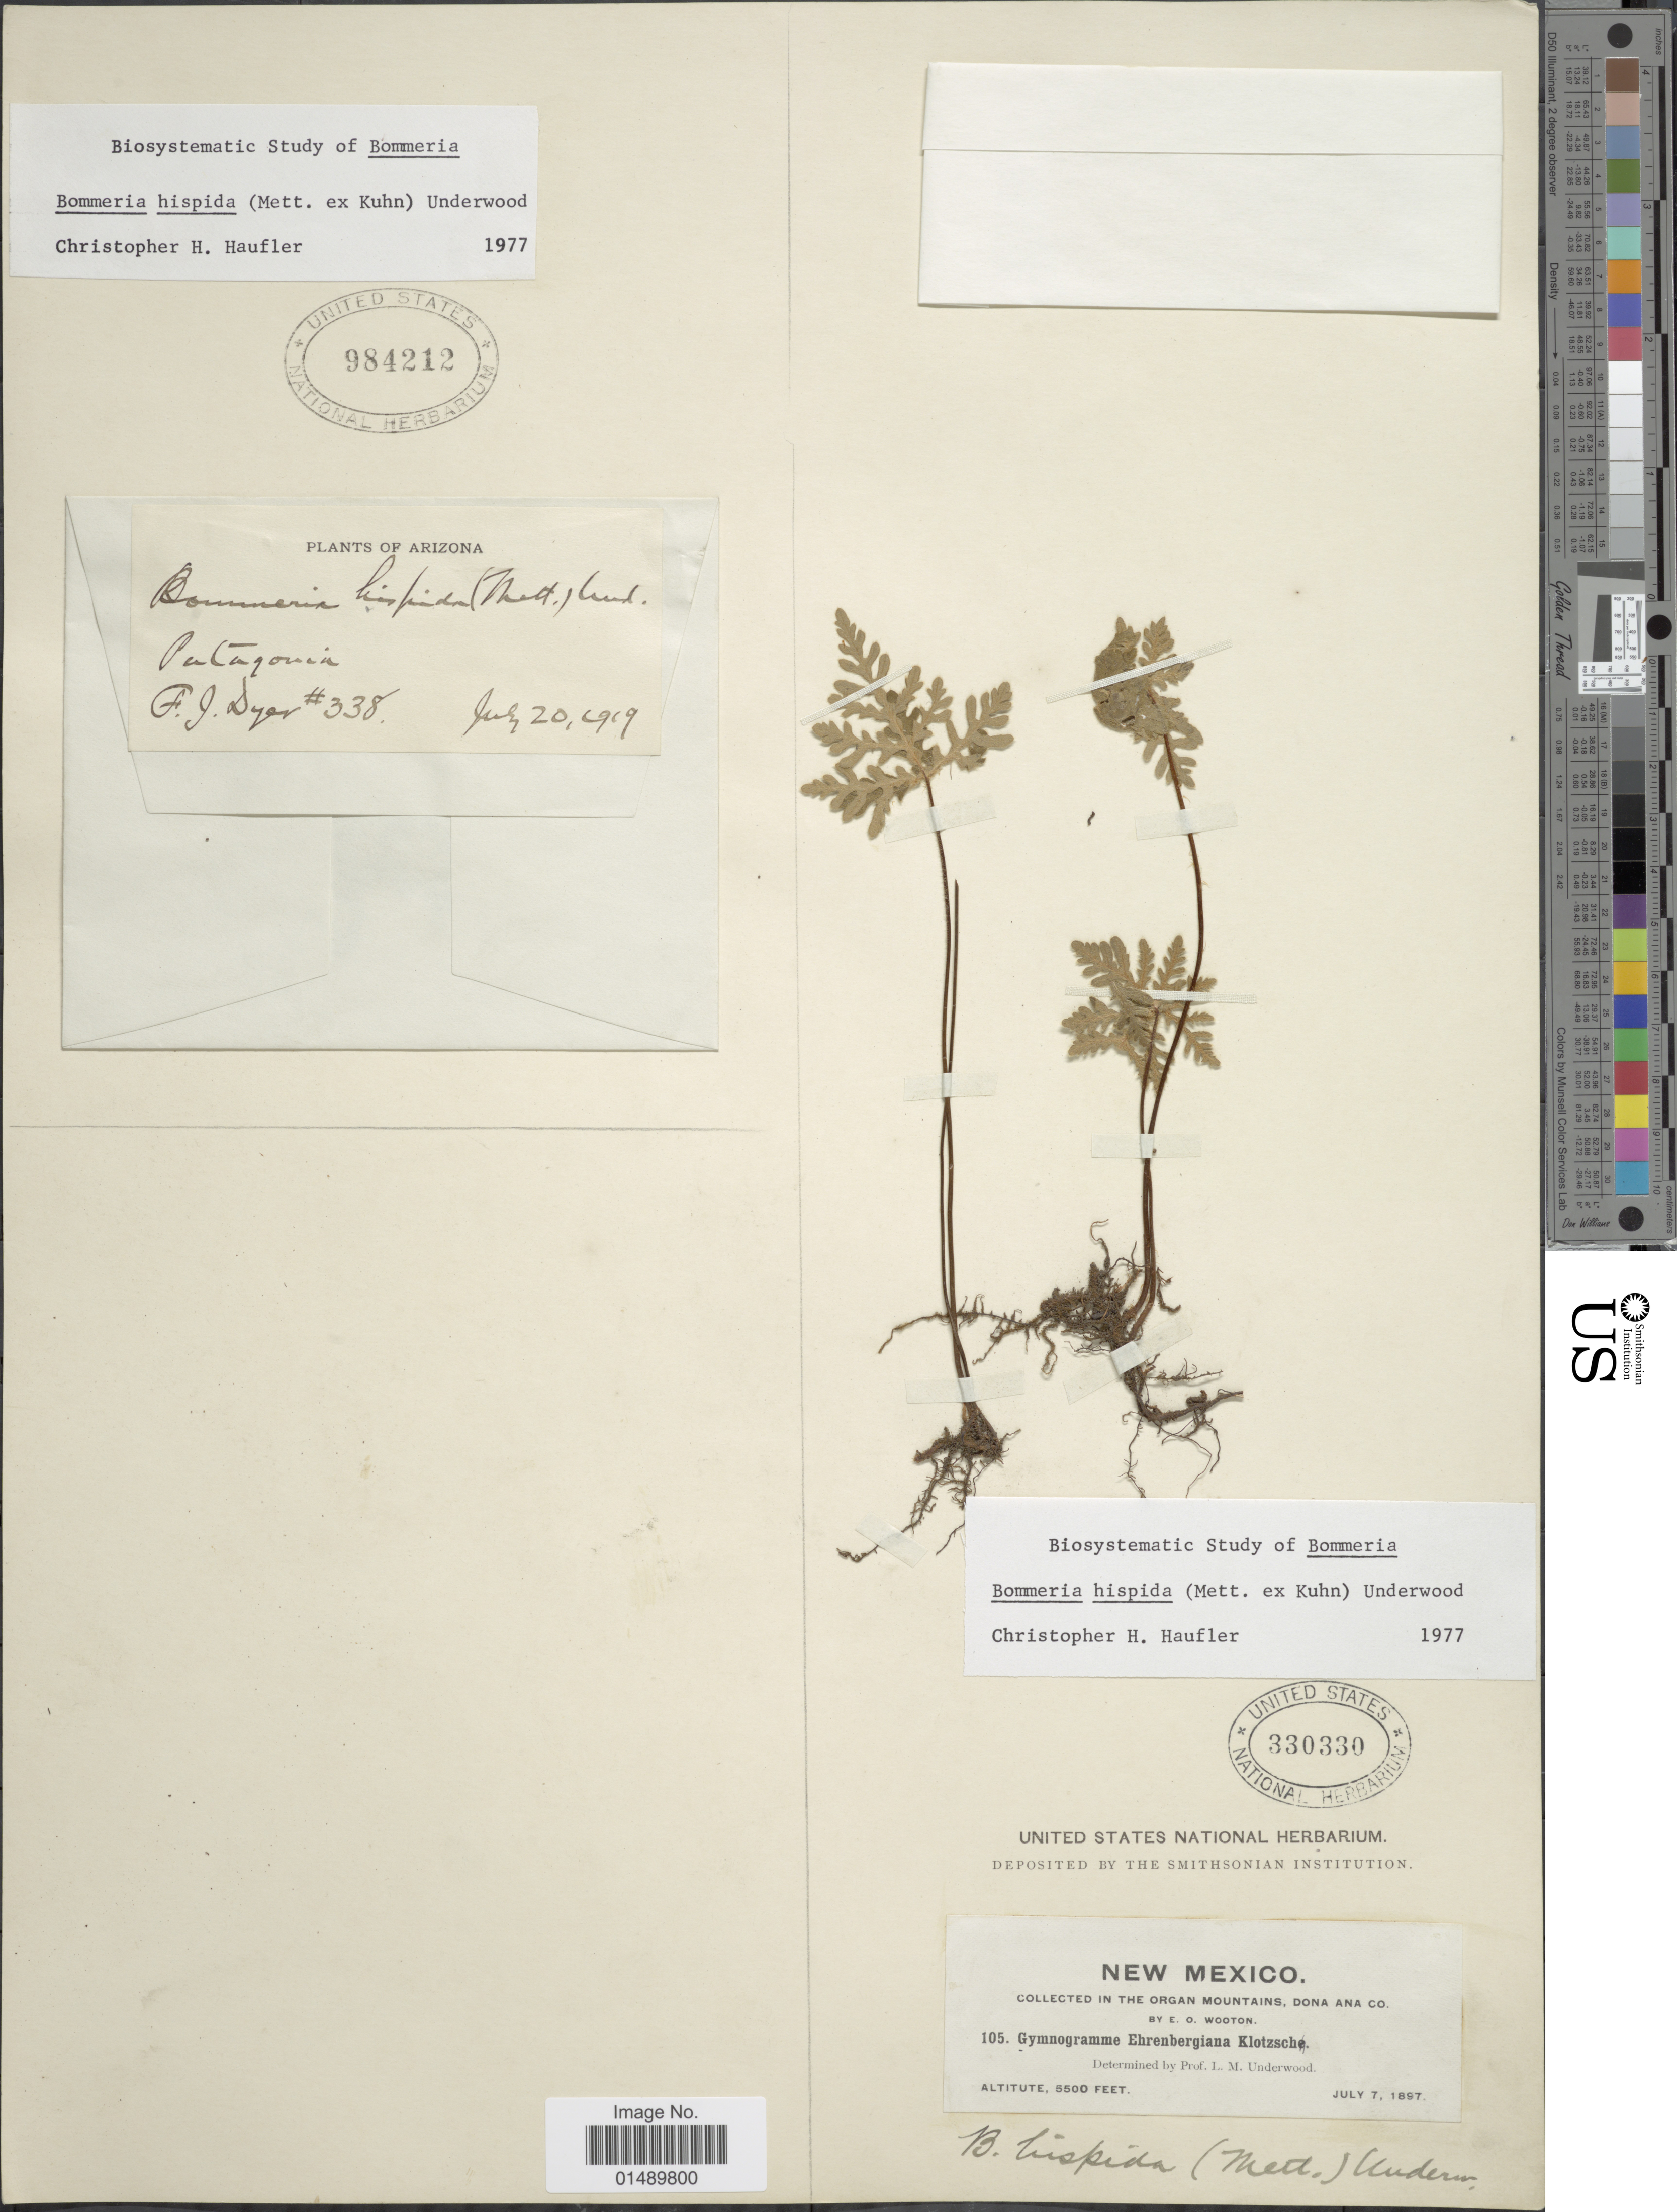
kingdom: Plantae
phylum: Tracheophyta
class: Polypodiopsida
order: Polypodiales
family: Pteridaceae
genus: Bommeria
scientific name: Bommeria hispida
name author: (Mett. ex Kuhn) Underw.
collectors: E. O. Wooton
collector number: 105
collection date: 1897-07-07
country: United States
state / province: New Mexico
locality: New Mexico, Organ Mountains, Dona Ana Co.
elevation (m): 1676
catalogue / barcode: US 330330-2